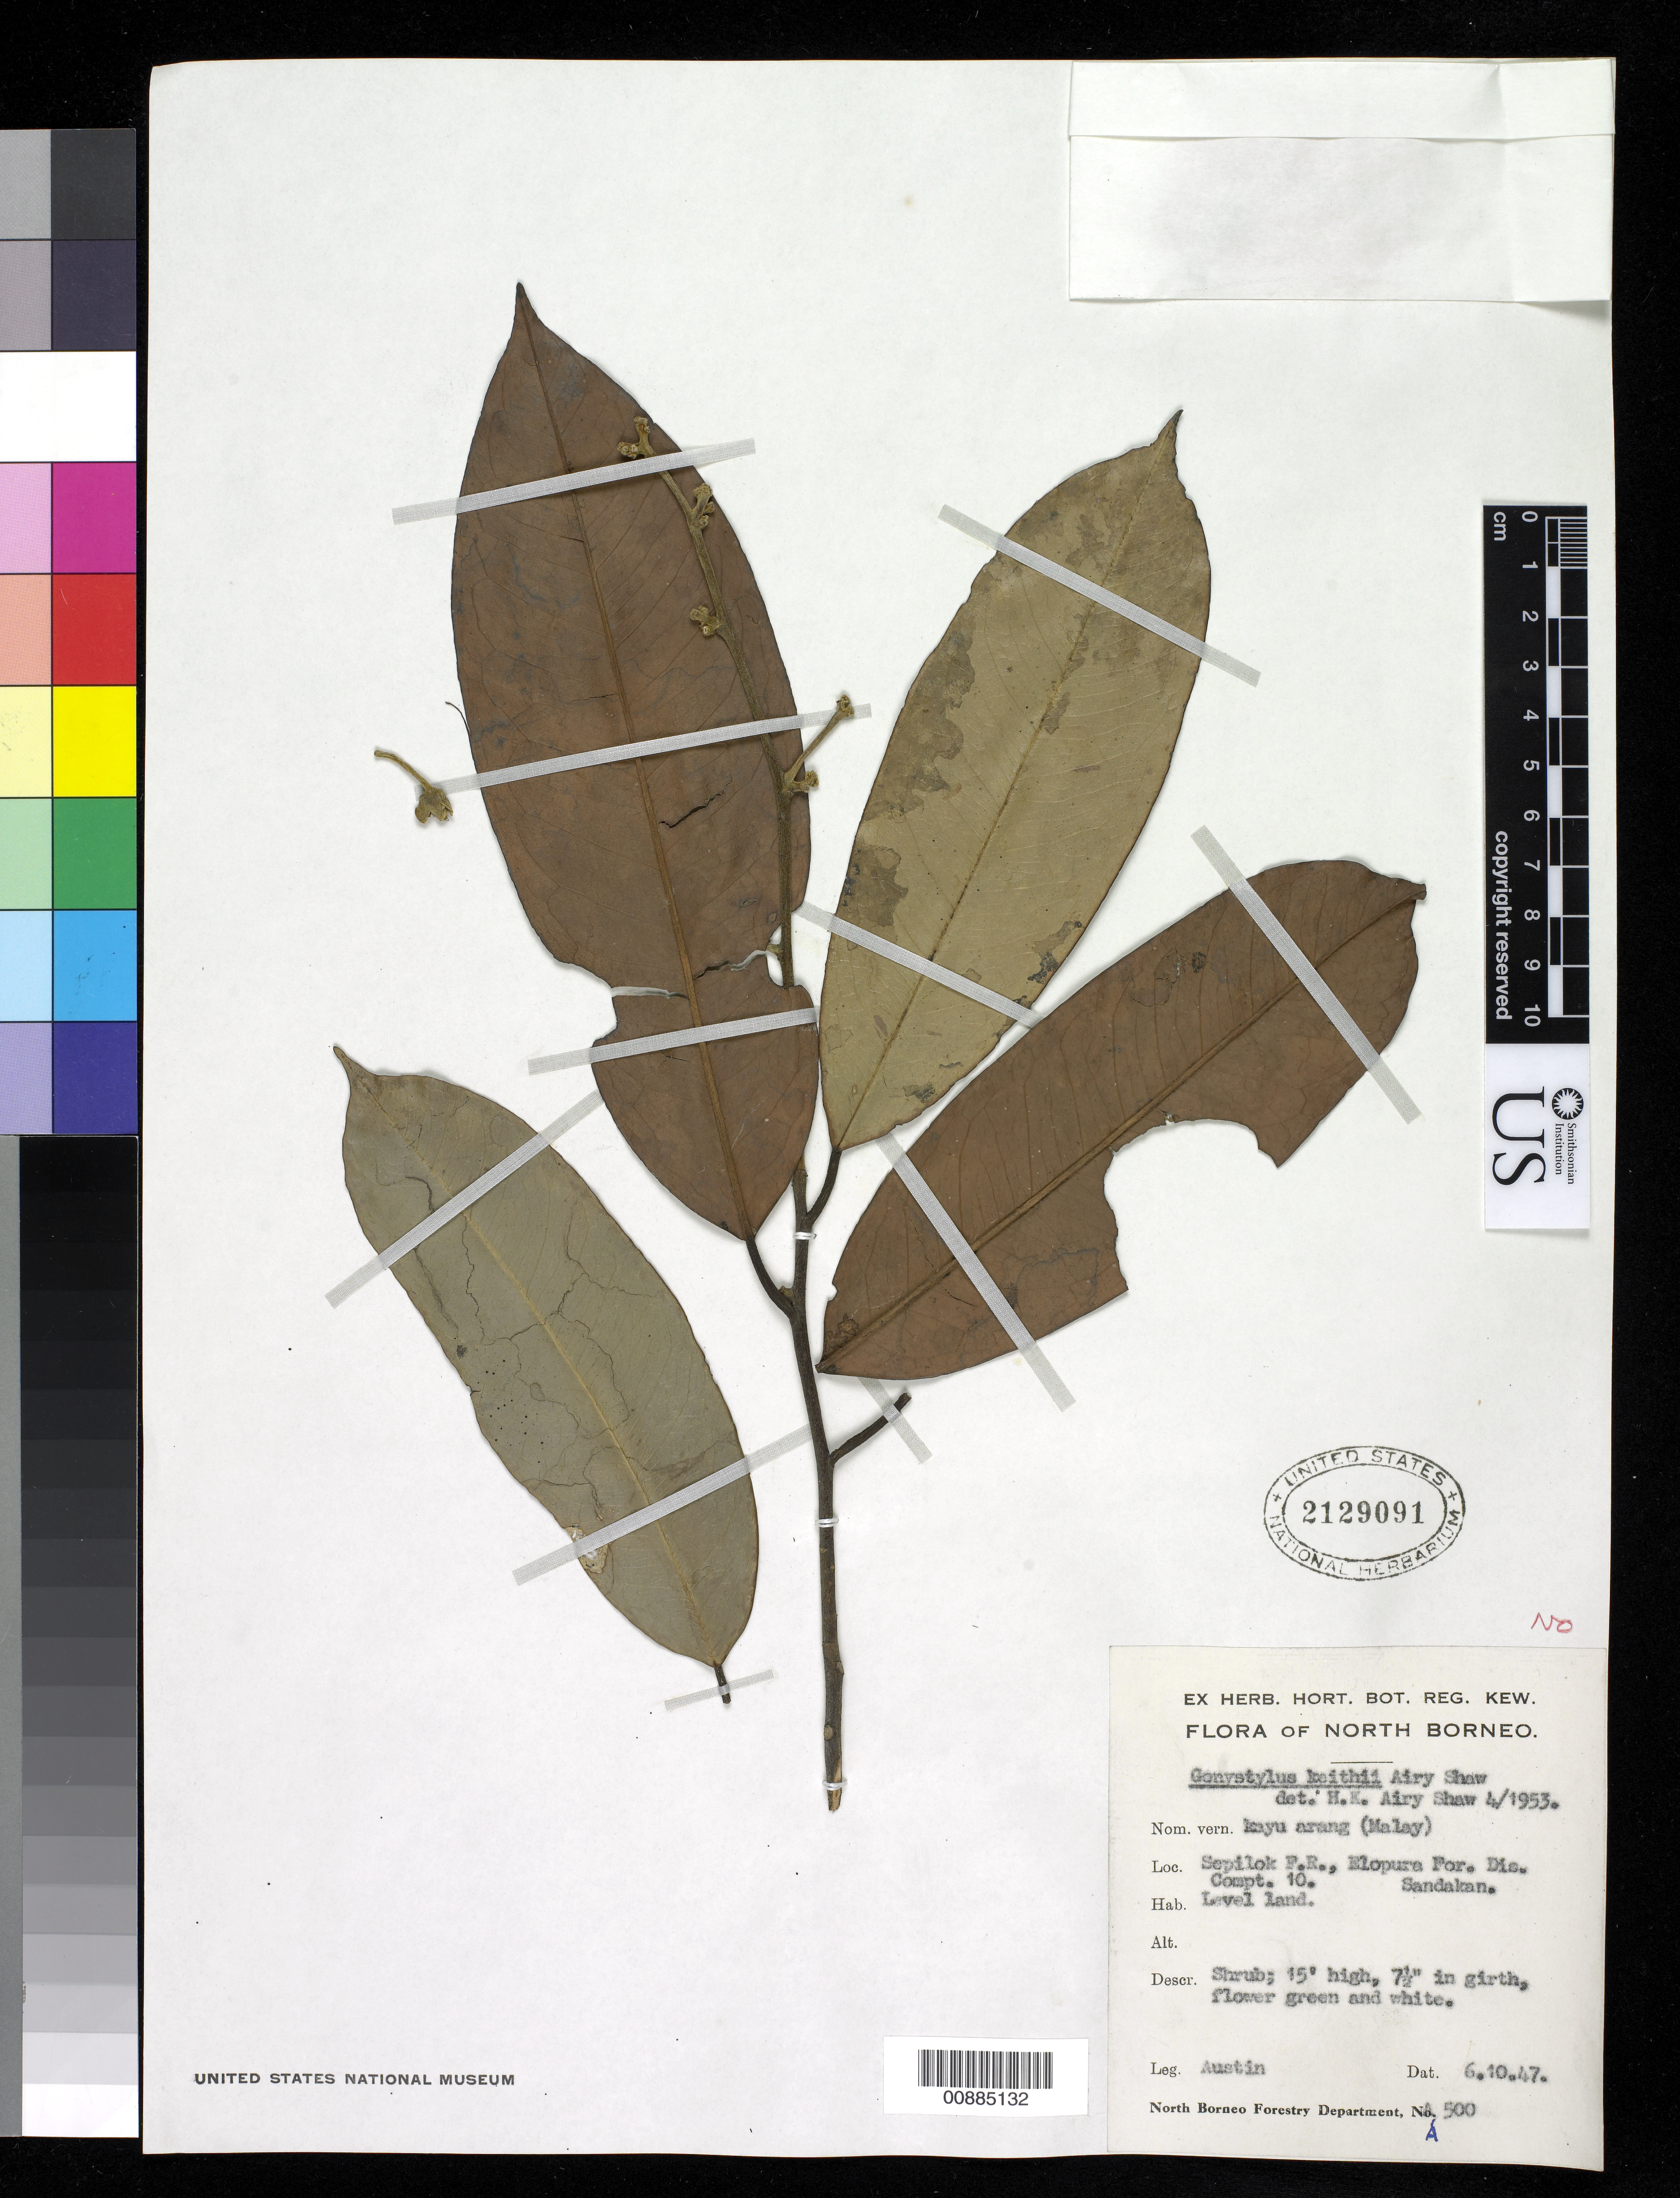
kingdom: Plantae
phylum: Tracheophyta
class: Magnoliopsida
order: Malvales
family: Thymelaeaceae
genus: Gonystylus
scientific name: Gonystylus keithii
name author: Airy Shaw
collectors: -. Austin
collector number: A 500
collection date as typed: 10 Jun 1947 or 06 Oct 1947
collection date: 1947-06-10 or 1947-10-06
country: Malaysia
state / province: Sabah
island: Borneo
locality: Elopura Forest Districk, Sepilok F.R., Sandakan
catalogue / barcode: US 2129091